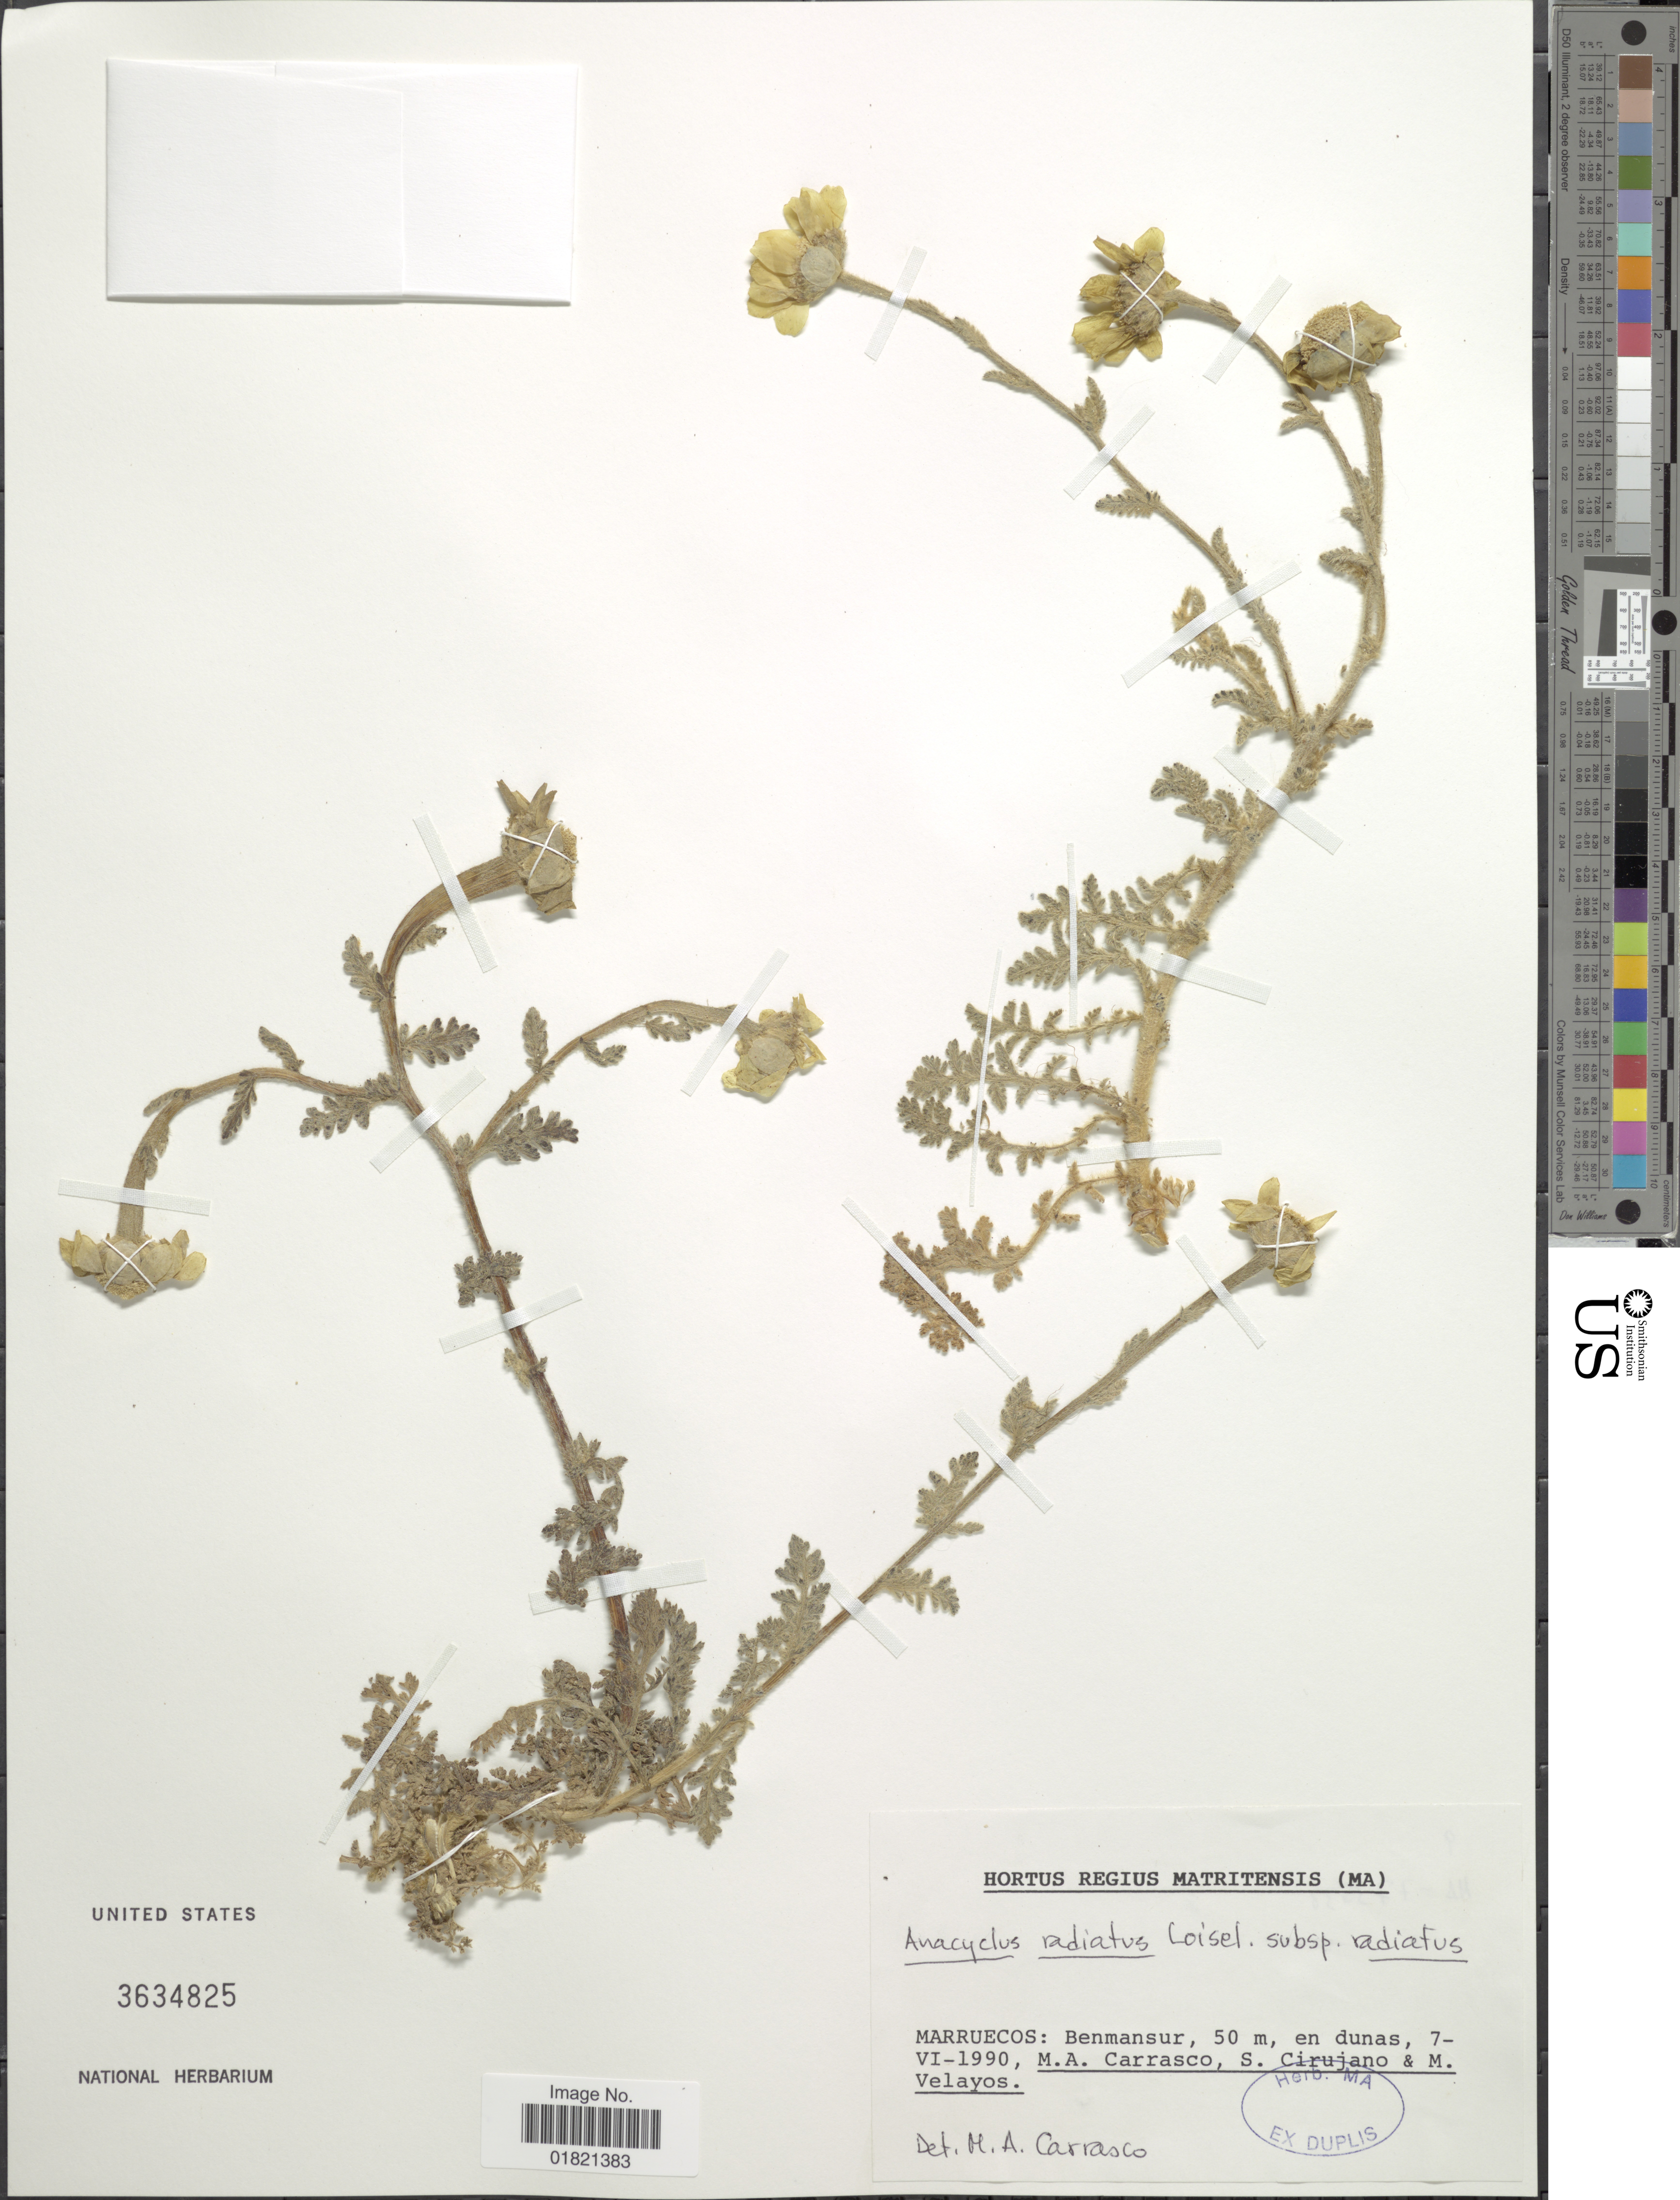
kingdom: Plantae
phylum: Tracheophyta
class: Magnoliopsida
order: Asterales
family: Asteraceae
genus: Anacyclus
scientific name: Anacyclus radiatus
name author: Loisel.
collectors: M. A. Carrasco, S. Cirujano & M. Velayos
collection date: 1990-06-07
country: Morocco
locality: Marruecos: Benmansur, 50 m, en dunas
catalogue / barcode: US 3634825